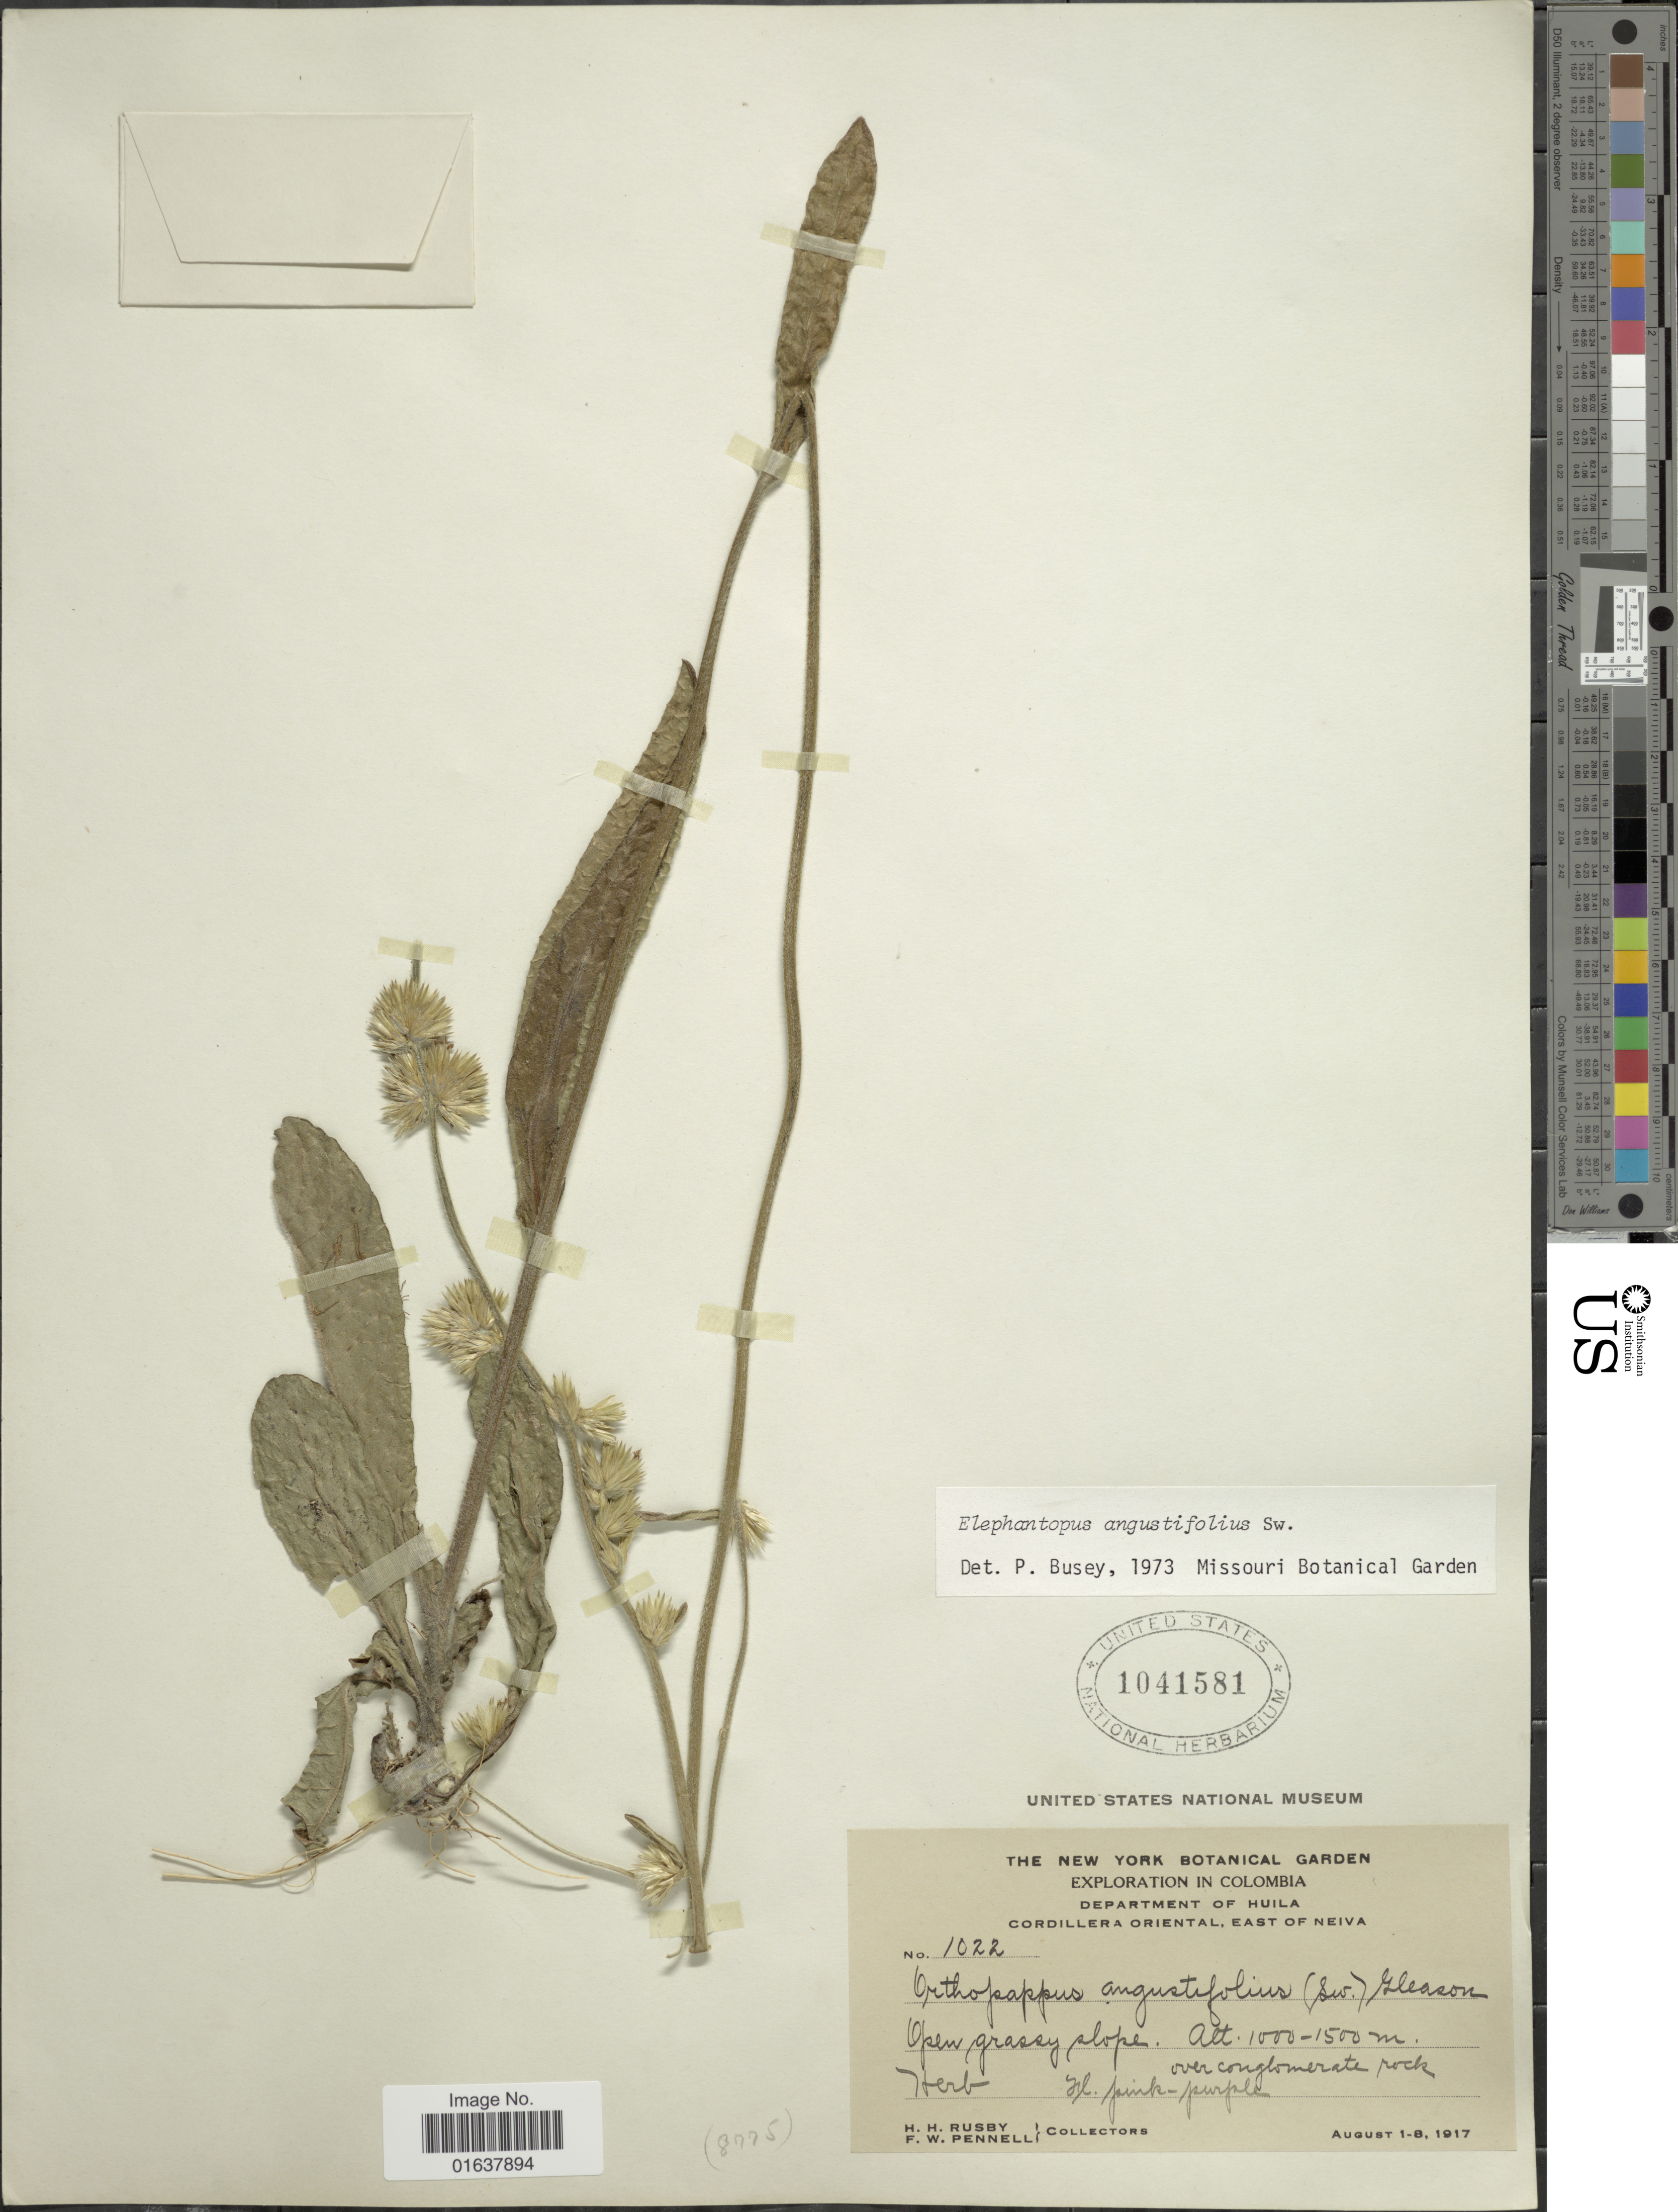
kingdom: Plantae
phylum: Tracheophyta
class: Magnoliopsida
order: Asterales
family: Asteraceae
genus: Orthopappus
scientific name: Orthopappus angustifolius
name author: (Sw.) Gleason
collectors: H. H. Rusby & F. W. Pennell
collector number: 1022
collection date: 1917-08-01/1917-08-08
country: Colombia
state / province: Huila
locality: Department of Huila. Cordillera Oriental, East of Neiva.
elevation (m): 1000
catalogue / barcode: US 1041581